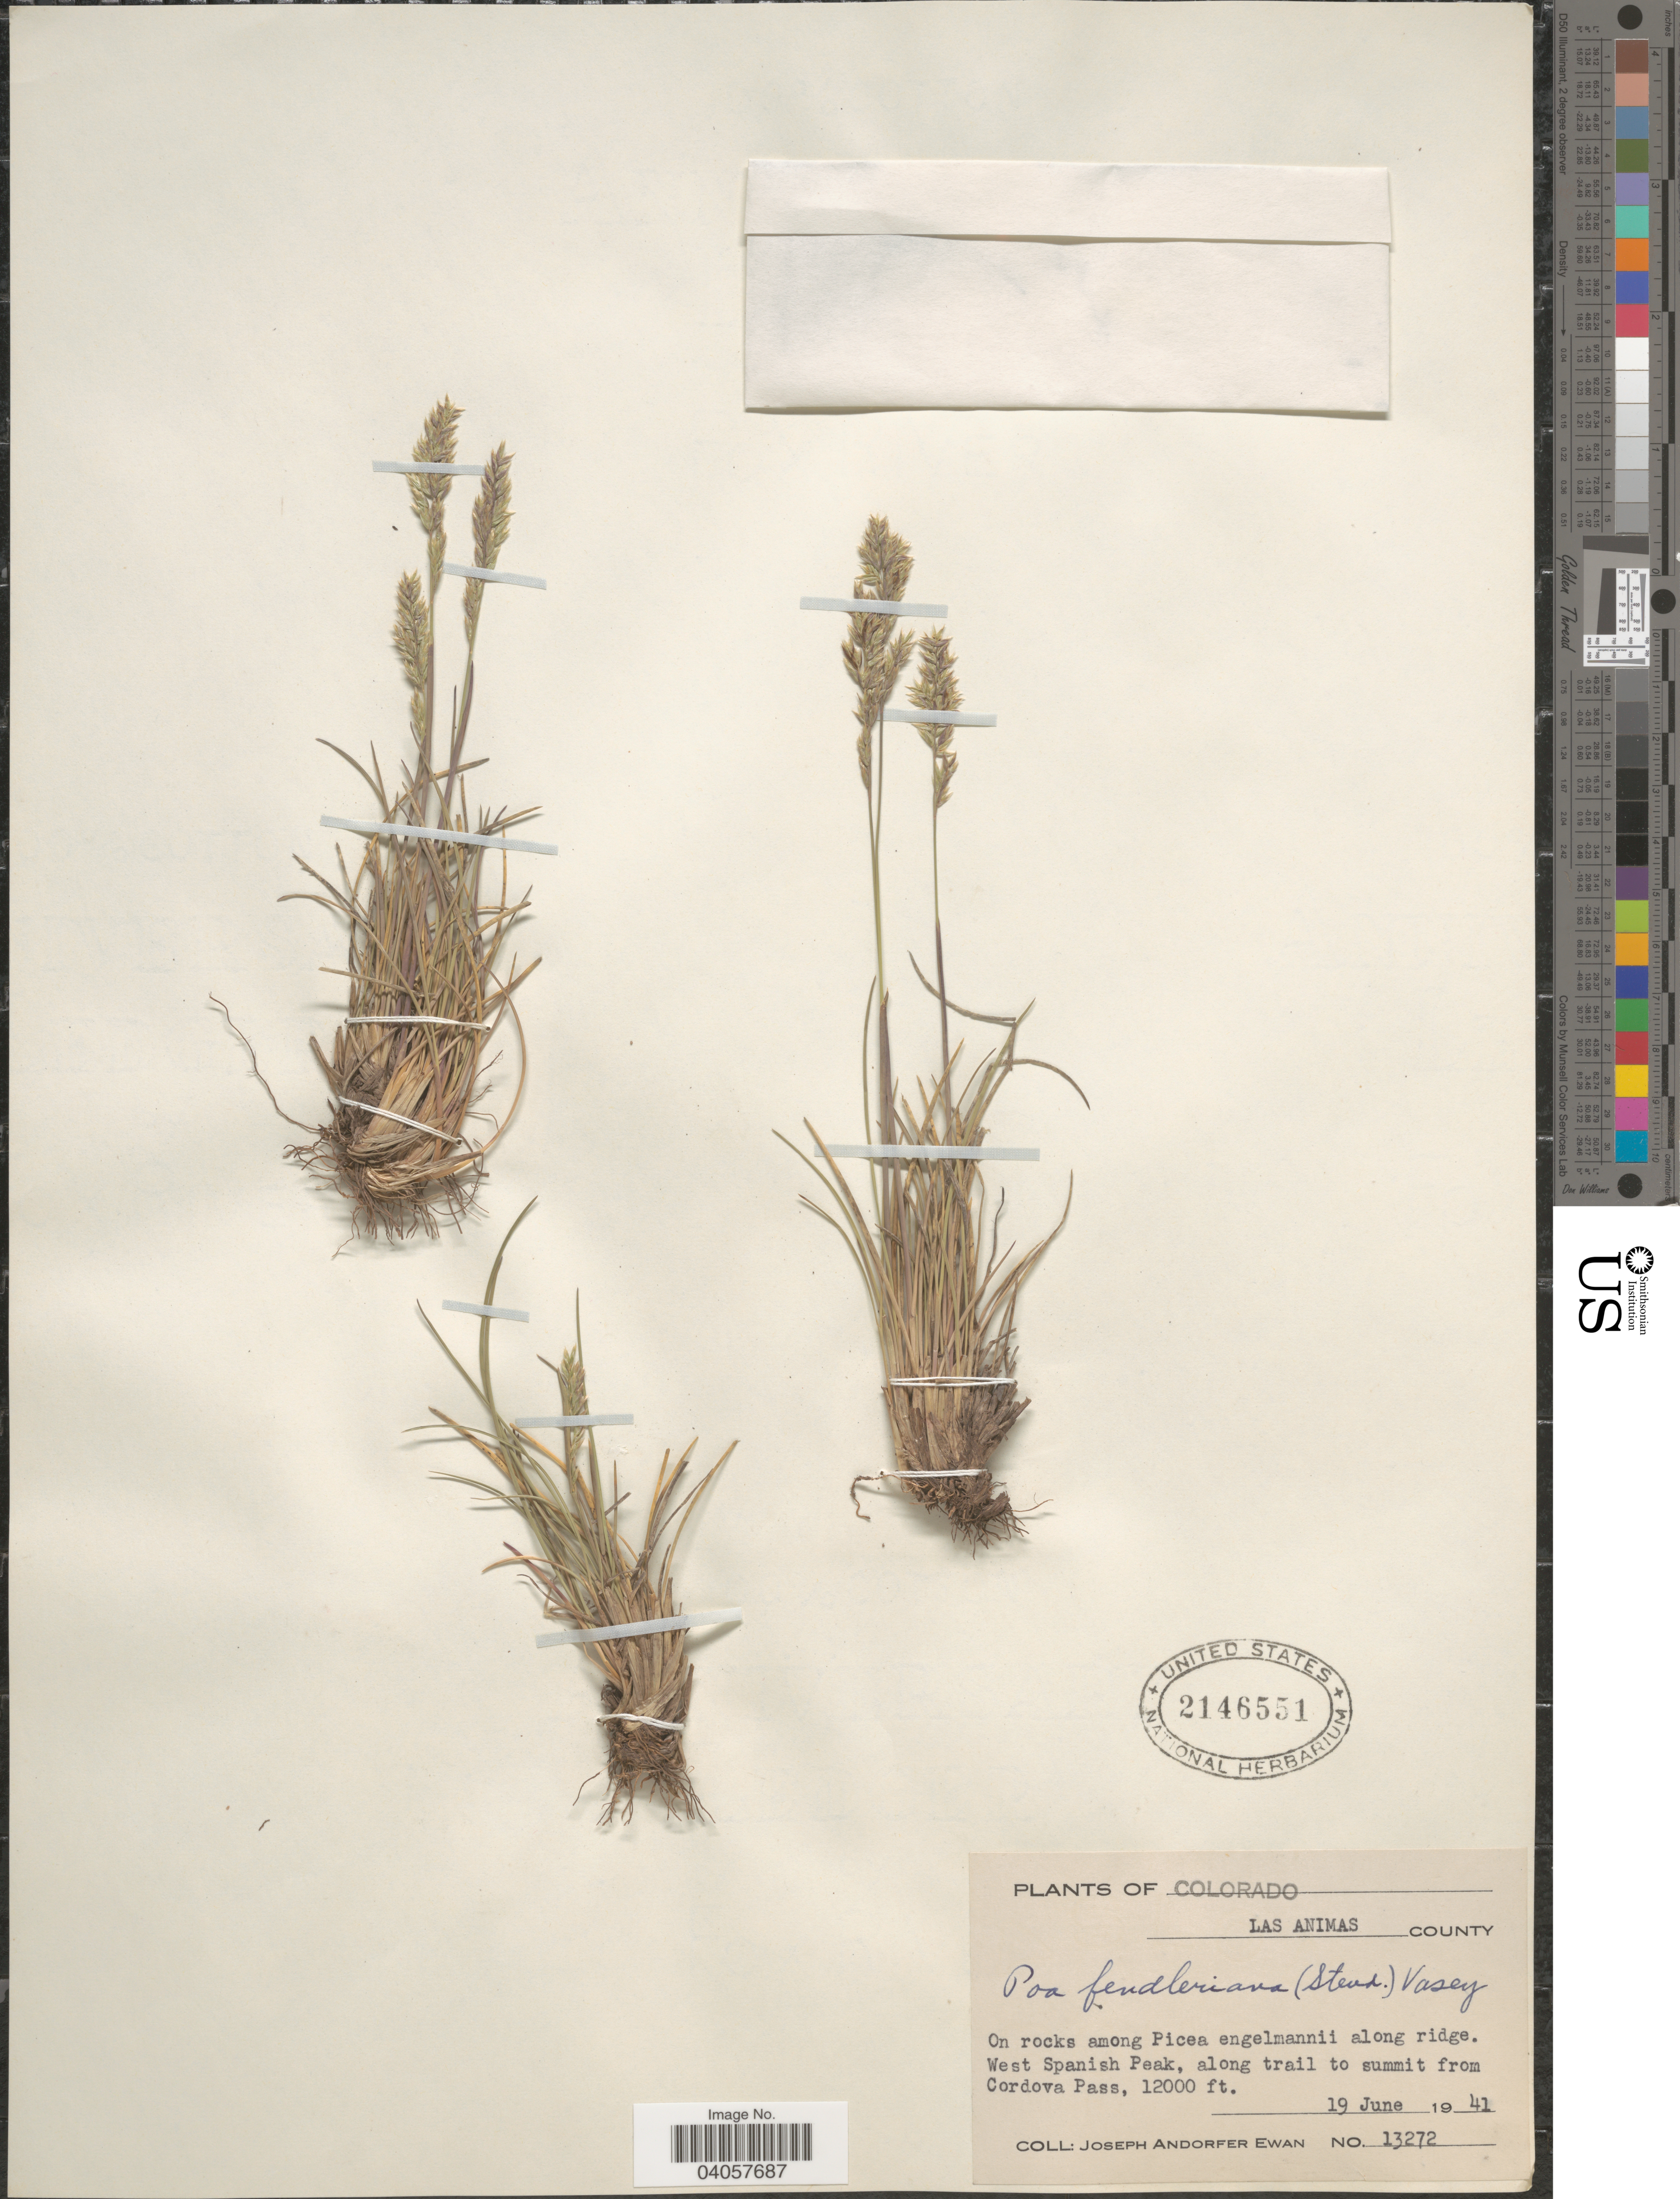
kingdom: Plantae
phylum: Tracheophyta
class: Liliopsida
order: Poales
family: Poaceae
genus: Poa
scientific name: Poa fendleriana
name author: (Steud.) Vasey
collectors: J. A. Ewan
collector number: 13272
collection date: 1941-06-19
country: United States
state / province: Colorado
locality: Las Animas County. West Spanish Peak, along trail to summit from Cordova Pass.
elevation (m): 3658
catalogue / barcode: US 2146551